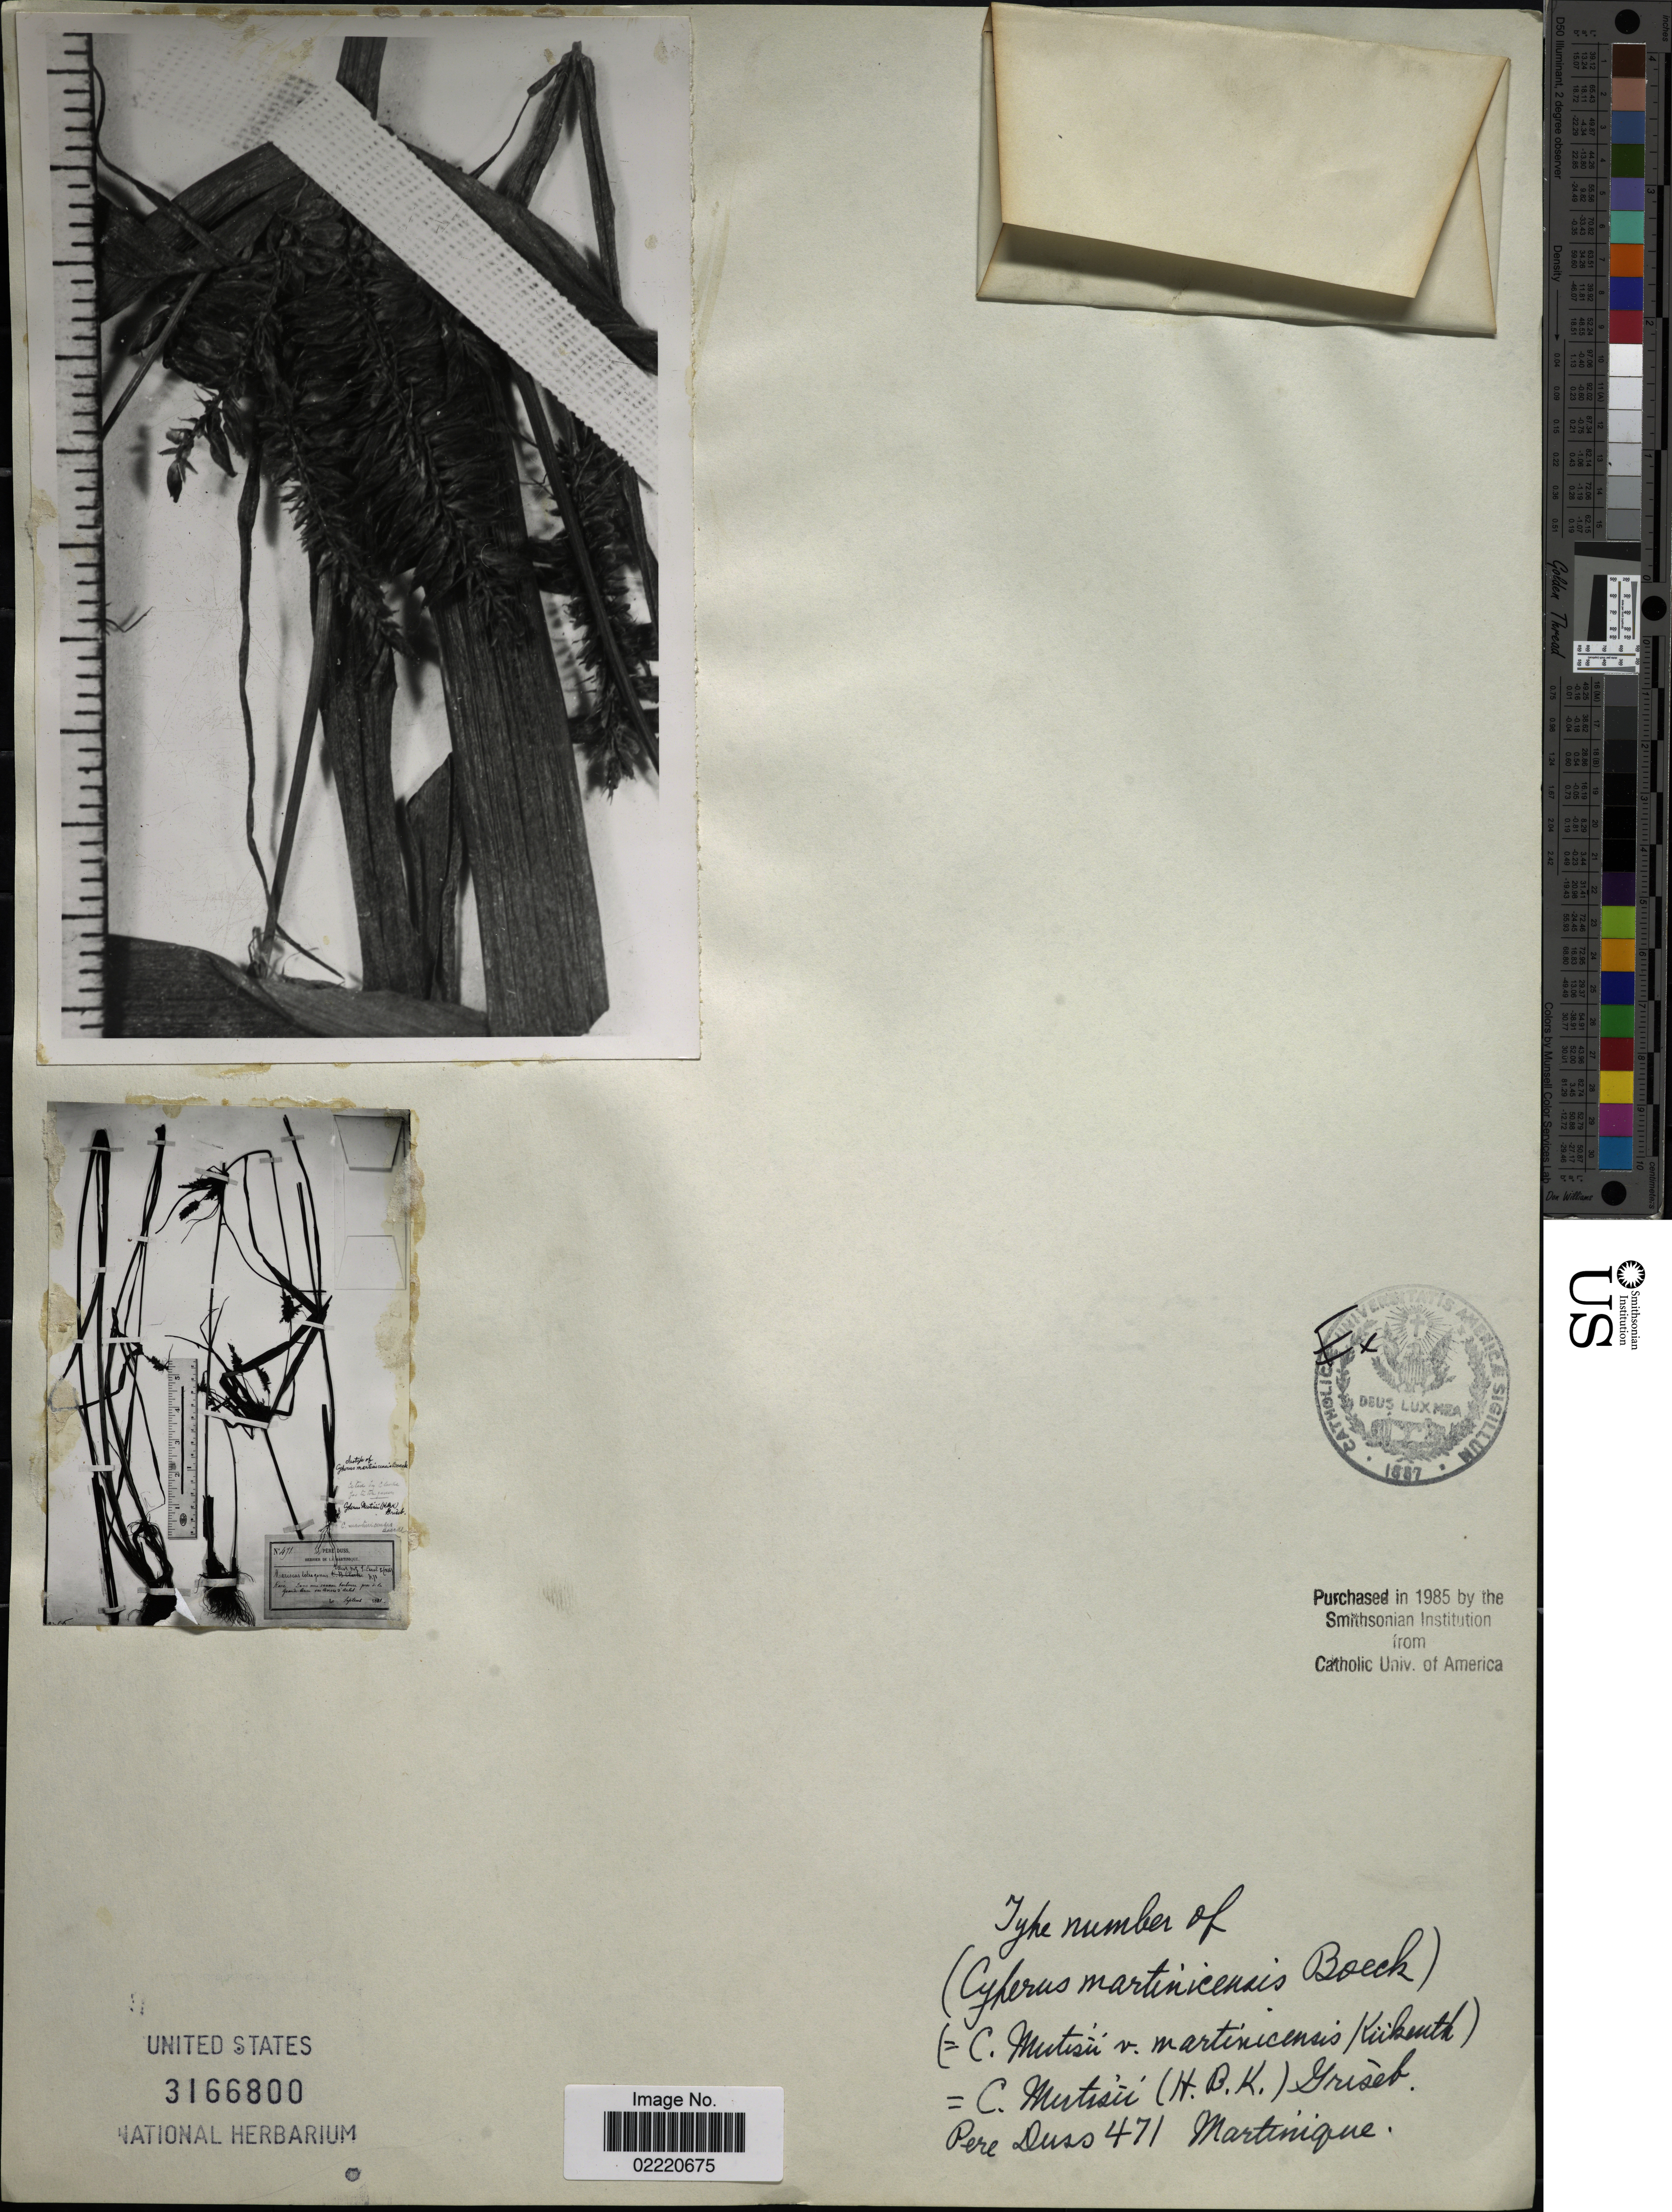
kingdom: Plantae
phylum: Tracheophyta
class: Liliopsida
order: Poales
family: Cyperaceae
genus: Cyperus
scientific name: Cyperus mutisii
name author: (Kunth) Andersson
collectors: Père Duss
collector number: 471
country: Martinique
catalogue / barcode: US 3166800